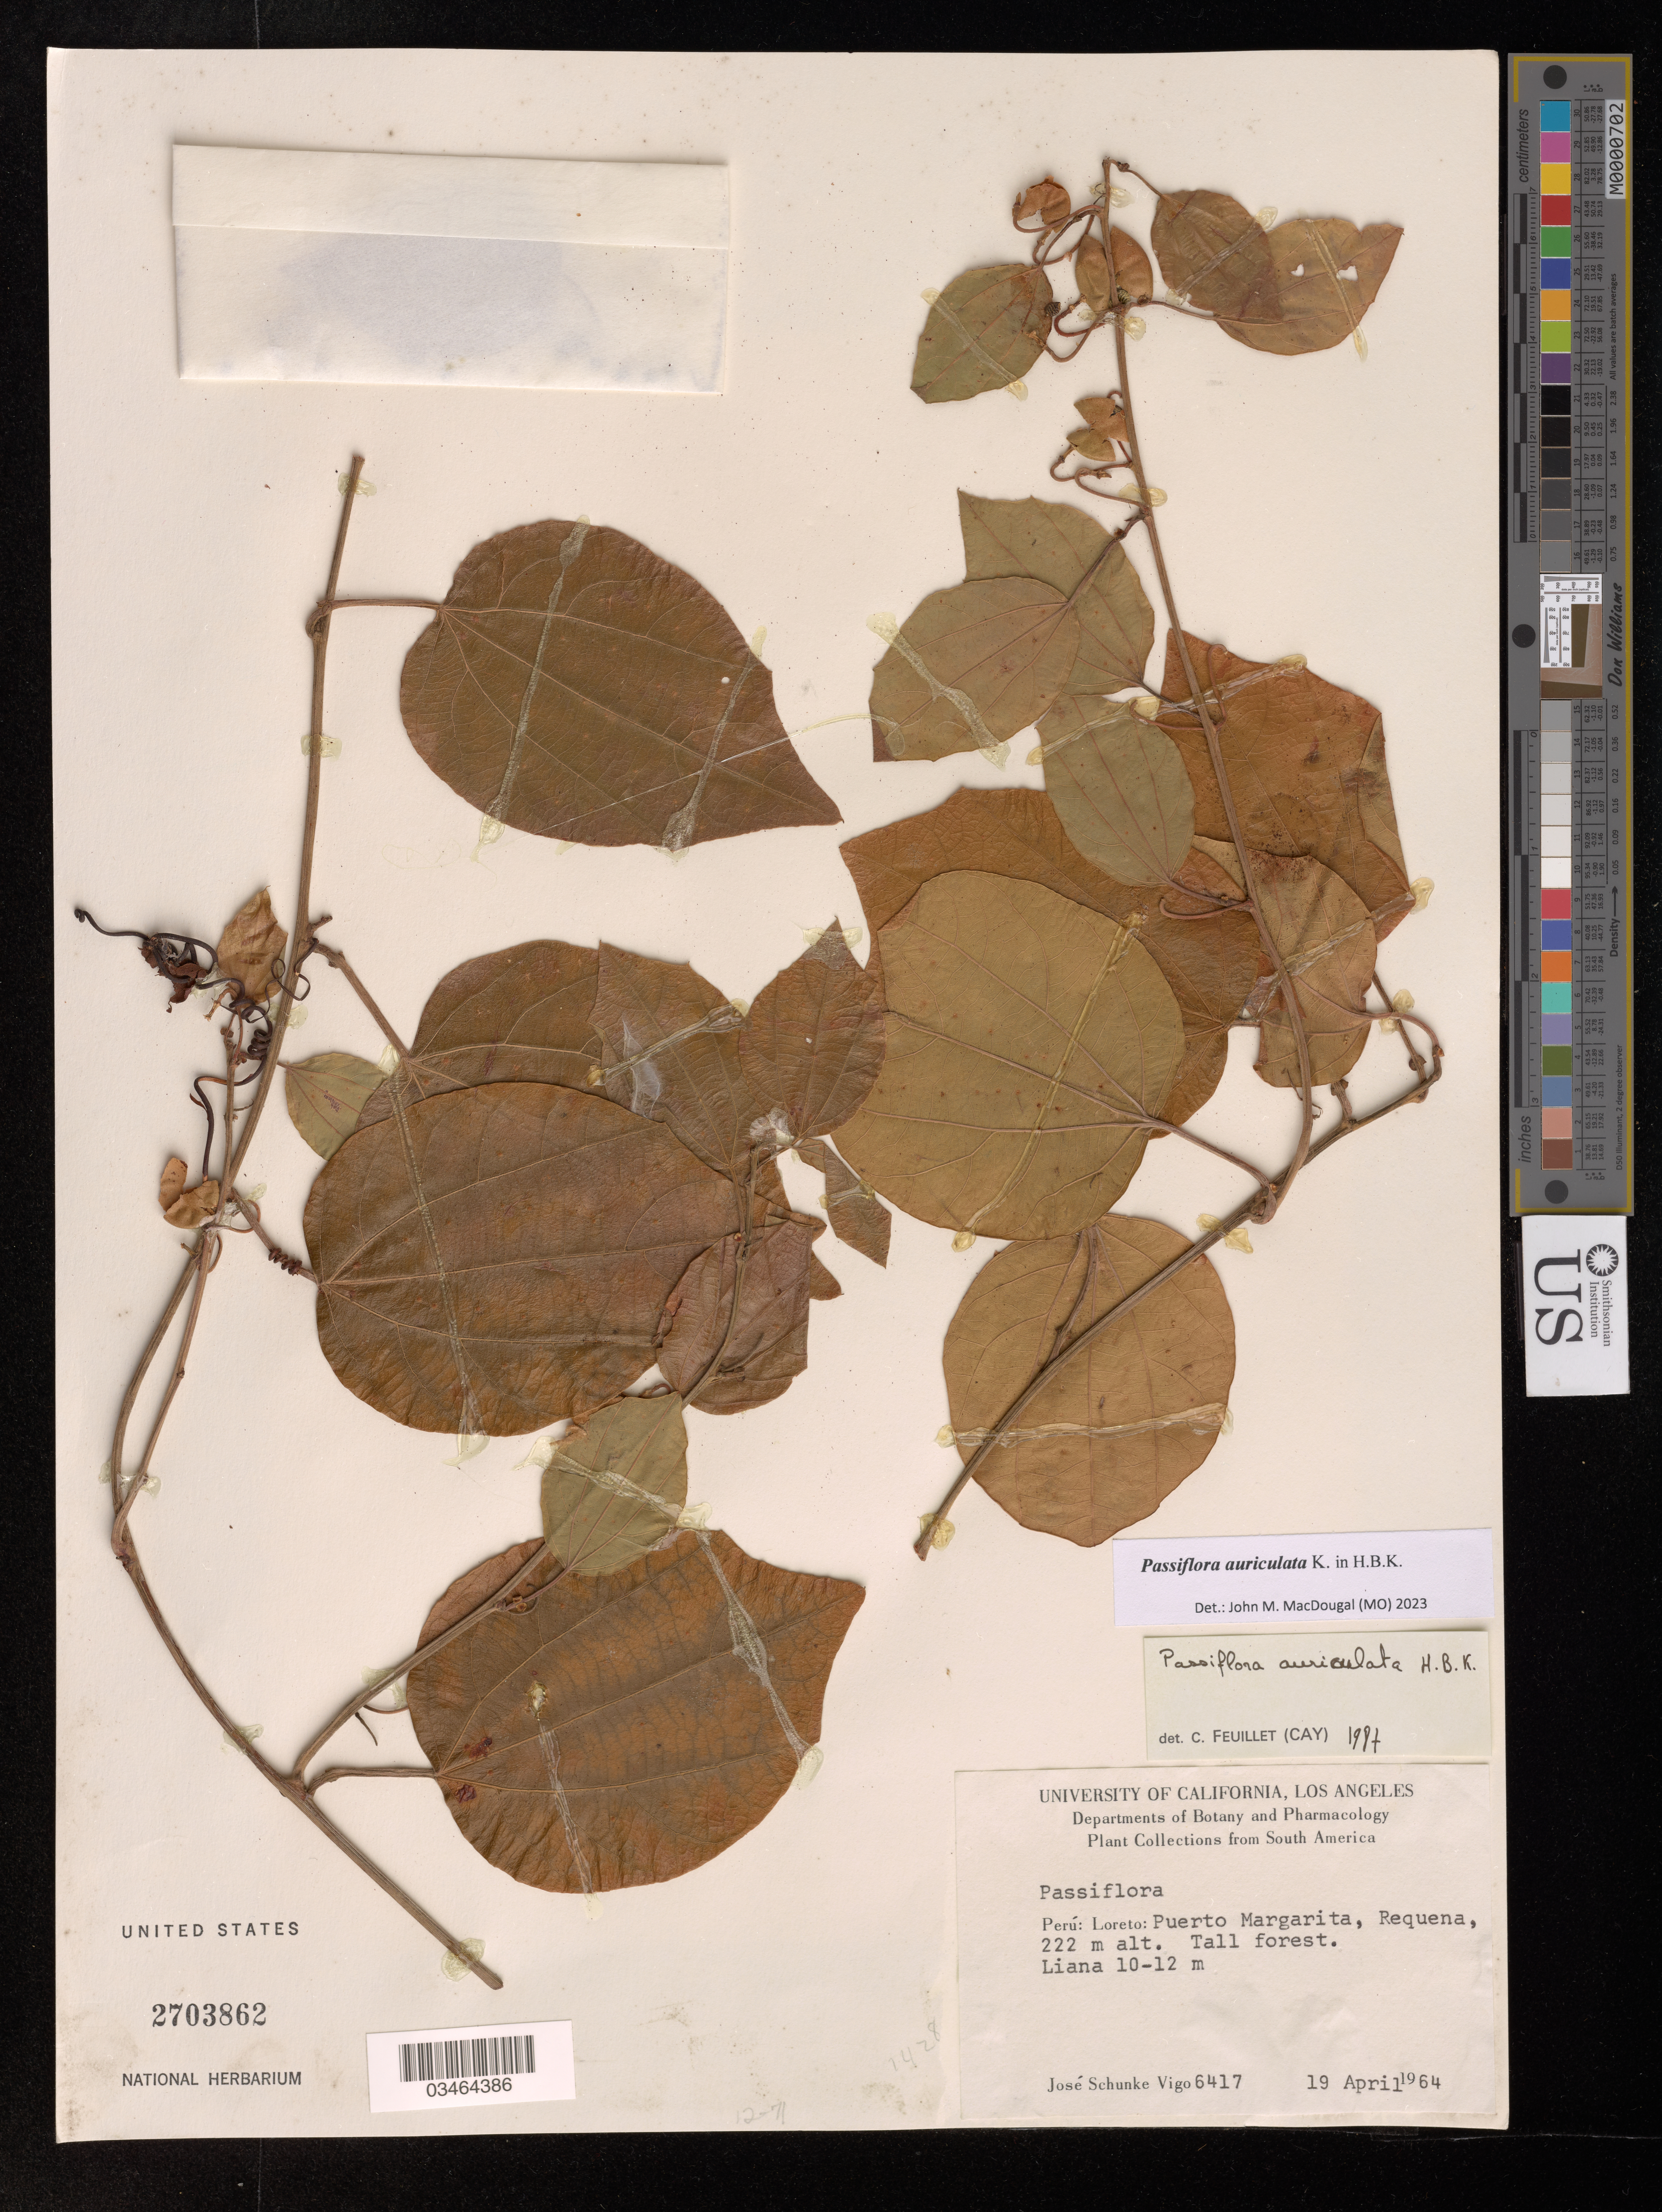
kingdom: Plantae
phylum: Tracheophyta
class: Magnoliopsida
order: Malpighiales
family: Passifloraceae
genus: Passiflora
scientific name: Passiflora auriculata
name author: Kunth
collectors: J. Schunke Vigo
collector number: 6417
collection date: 1964-04-19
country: Peru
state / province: Loreto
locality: Puerto Margarita, Requena.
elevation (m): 222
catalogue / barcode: US 2703862